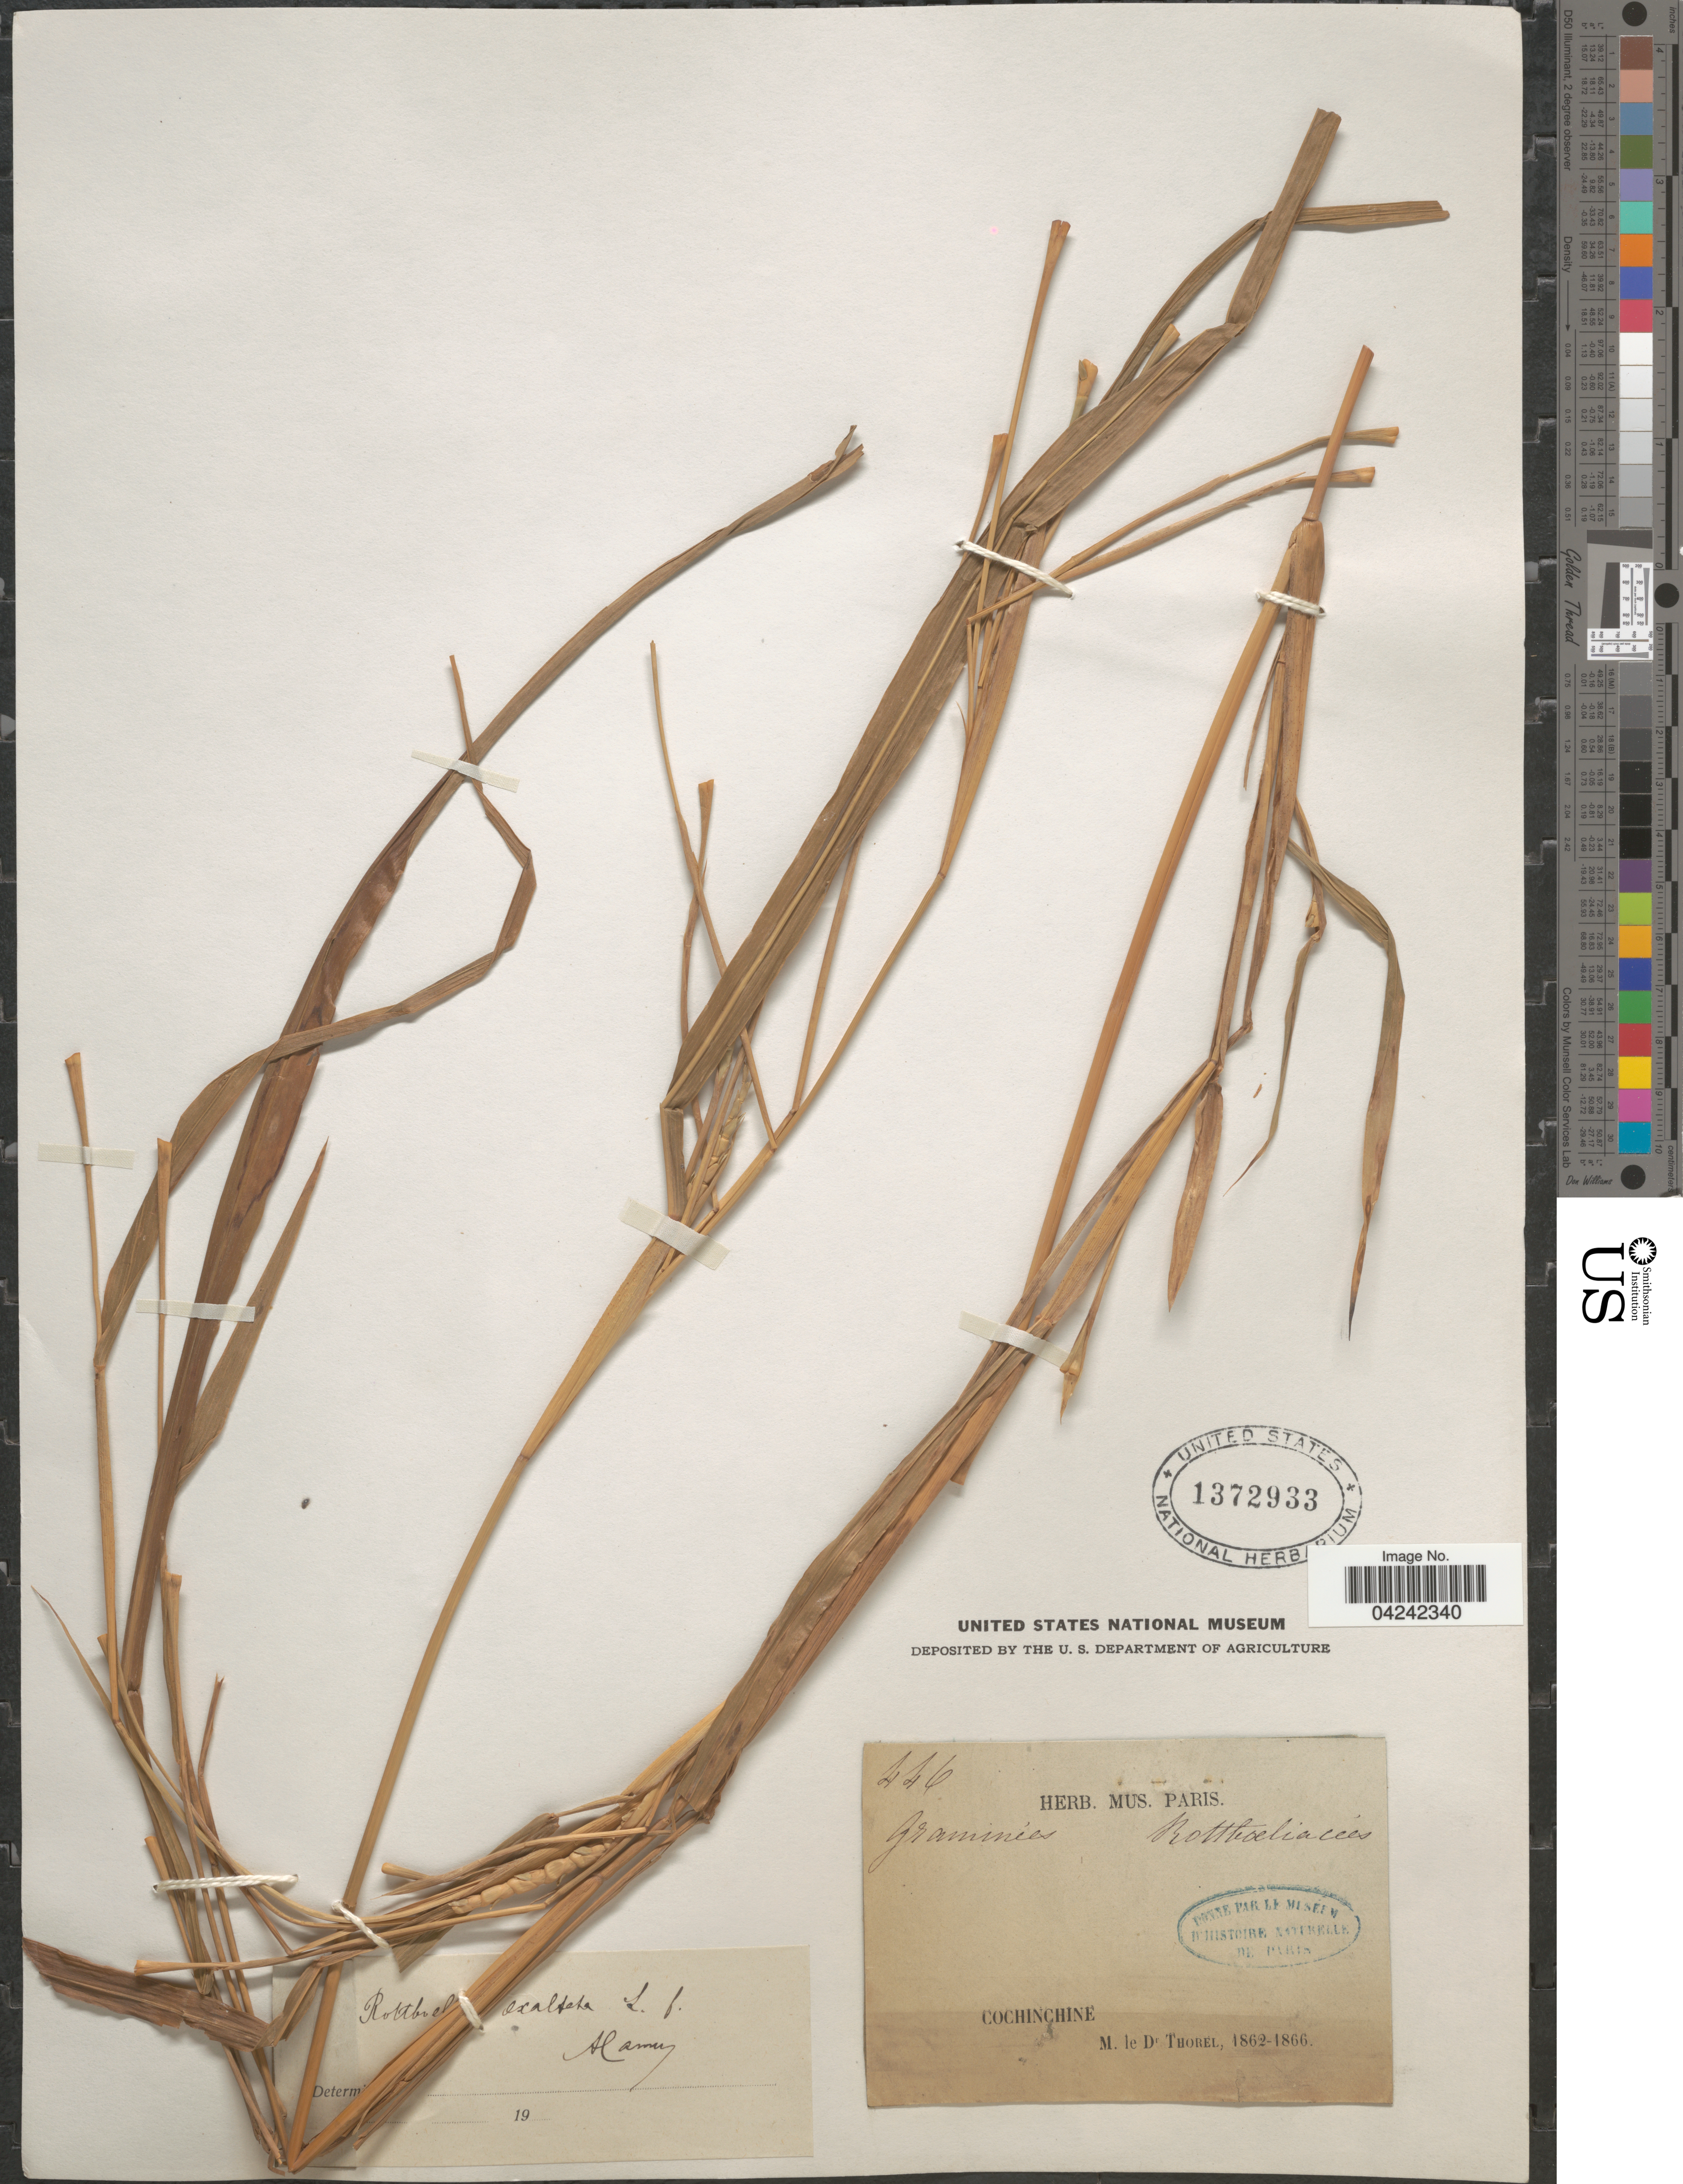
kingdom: Plantae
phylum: Tracheophyta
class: Liliopsida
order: Poales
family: Poaceae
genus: Rottboellia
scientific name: Rottboellia cochinchinensis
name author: (Lour.) Clayton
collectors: Thorel, M. "M. [=Monsieur] Thorel" DO NOT USE (error for C. Thorel)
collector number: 446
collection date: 1862/1866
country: Vietnam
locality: Cochinchine.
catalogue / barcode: US 1372933